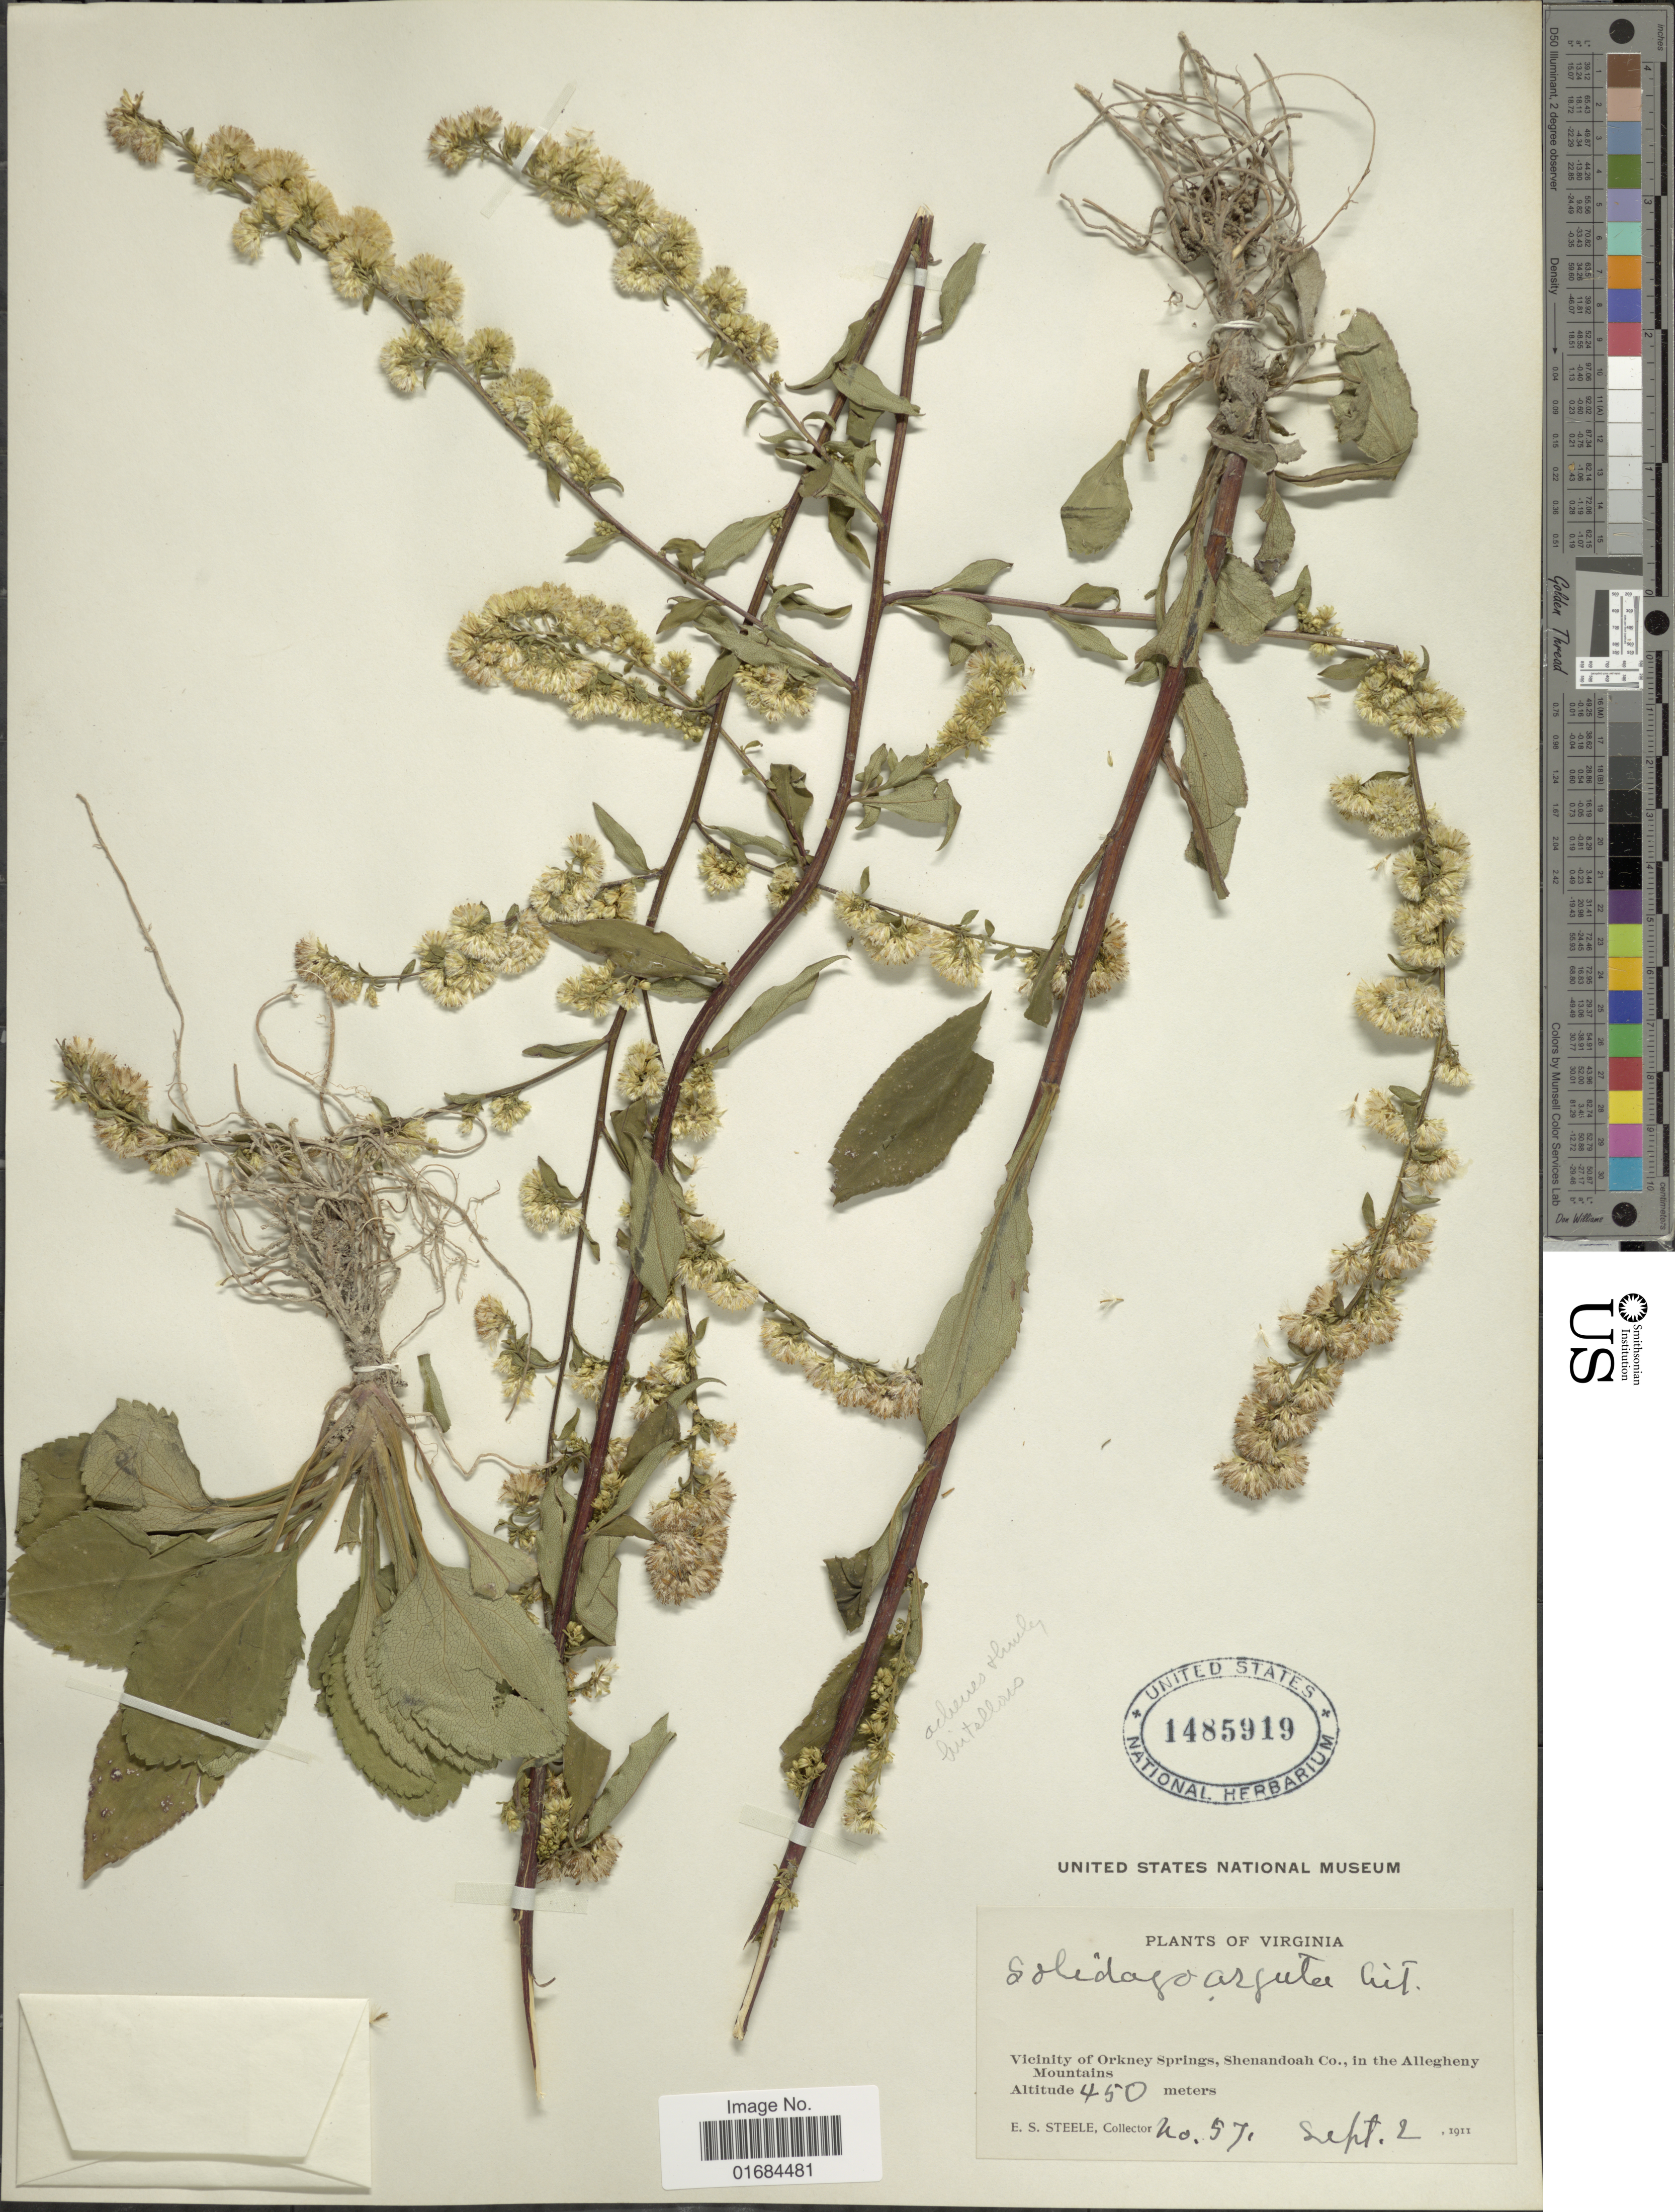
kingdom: Plantae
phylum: Tracheophyta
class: Magnoliopsida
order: Asterales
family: Asteraceae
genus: Solidago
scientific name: Solidago arguta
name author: Aiton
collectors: E. Steele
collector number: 57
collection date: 1911-09-02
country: United States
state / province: Virginia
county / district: Shenandoah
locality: Vicinity of Orkey Springs, Shenandoah Co, in the Allegheny Mountains.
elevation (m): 450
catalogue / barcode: US 1485919